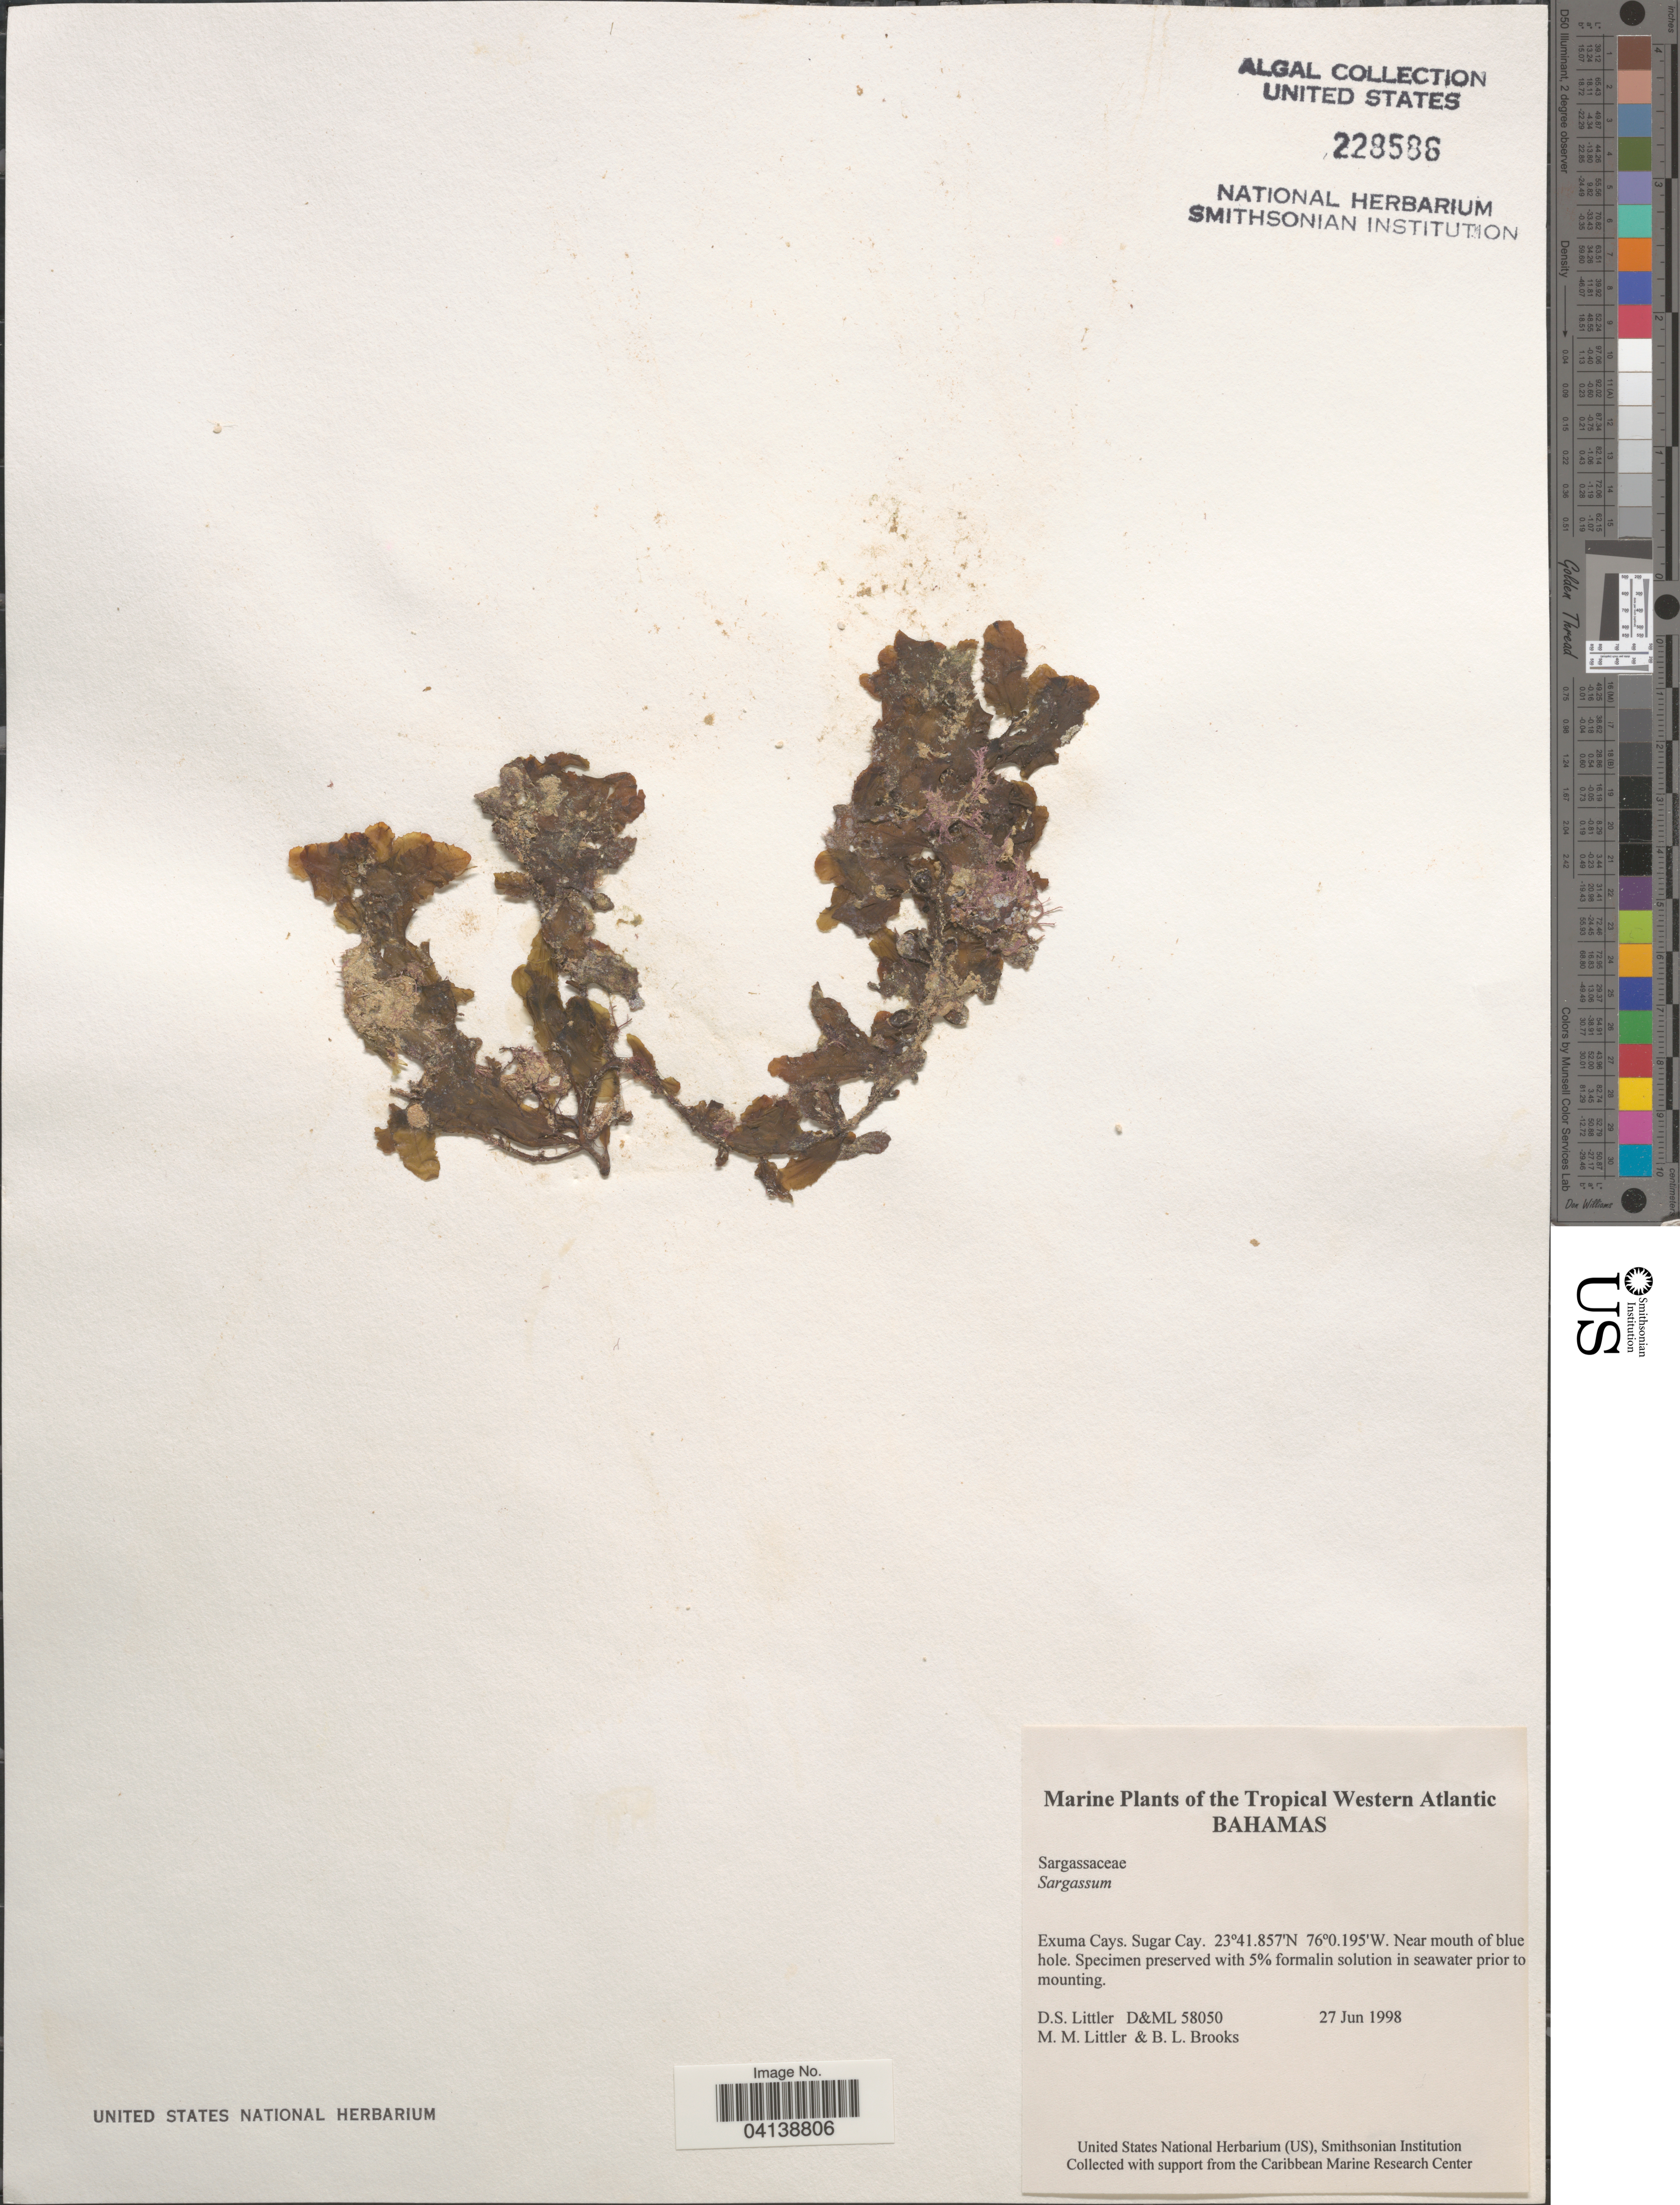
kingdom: Chromista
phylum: Ochrophyta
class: Phaeophyceae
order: Fucales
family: Sargassaceae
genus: Sargassum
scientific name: Sargassum sp.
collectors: D. S. Littler & B. Brooks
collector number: D&ML58050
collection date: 1998-06-27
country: Bahamas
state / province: Exuma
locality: The Tropical Western Atlantic. Exuma Cays. Sugar Cay. Near mouth of blue hole.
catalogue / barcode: US 228588